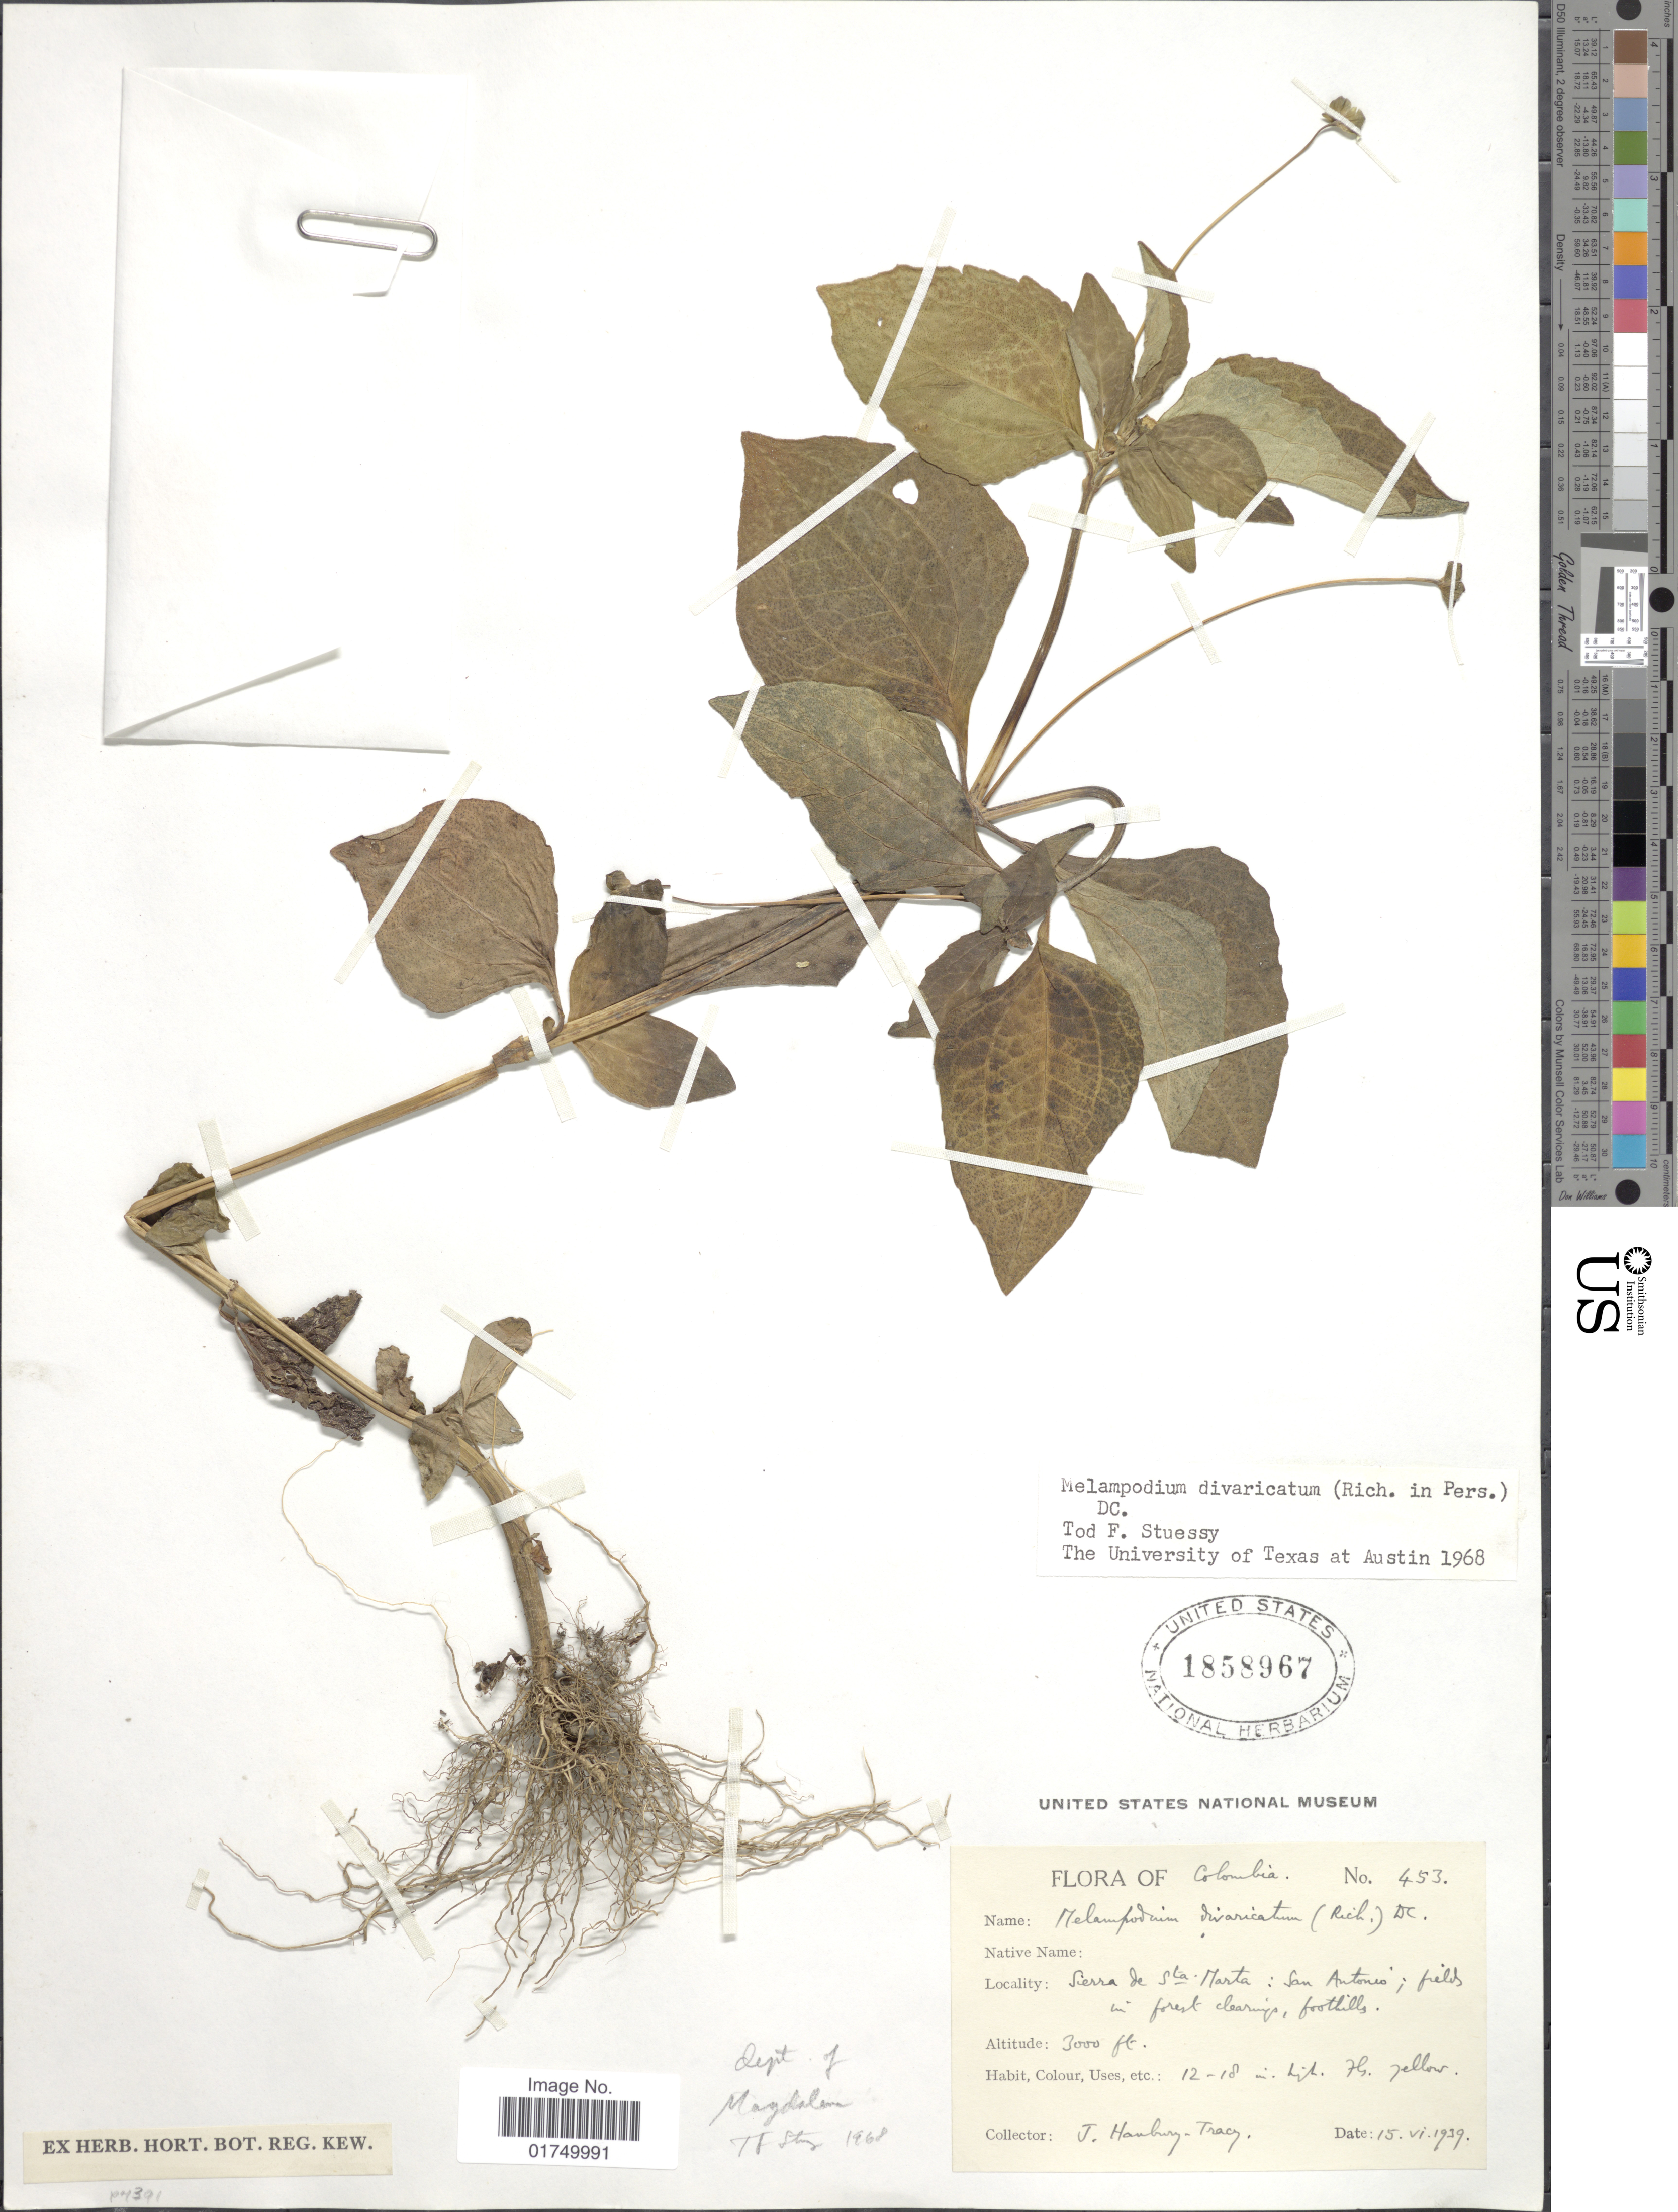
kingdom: Plantae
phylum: Tracheophyta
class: Magnoliopsida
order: Asterales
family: Asteraceae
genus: Melampodium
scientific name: Melampodium divaricatum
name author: (Rich.) DC.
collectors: J. Hanbury-Tracy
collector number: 453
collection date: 1939-06-15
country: Colombia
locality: Serra de Sta. Marta: San Antonio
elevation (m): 914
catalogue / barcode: US 1858967